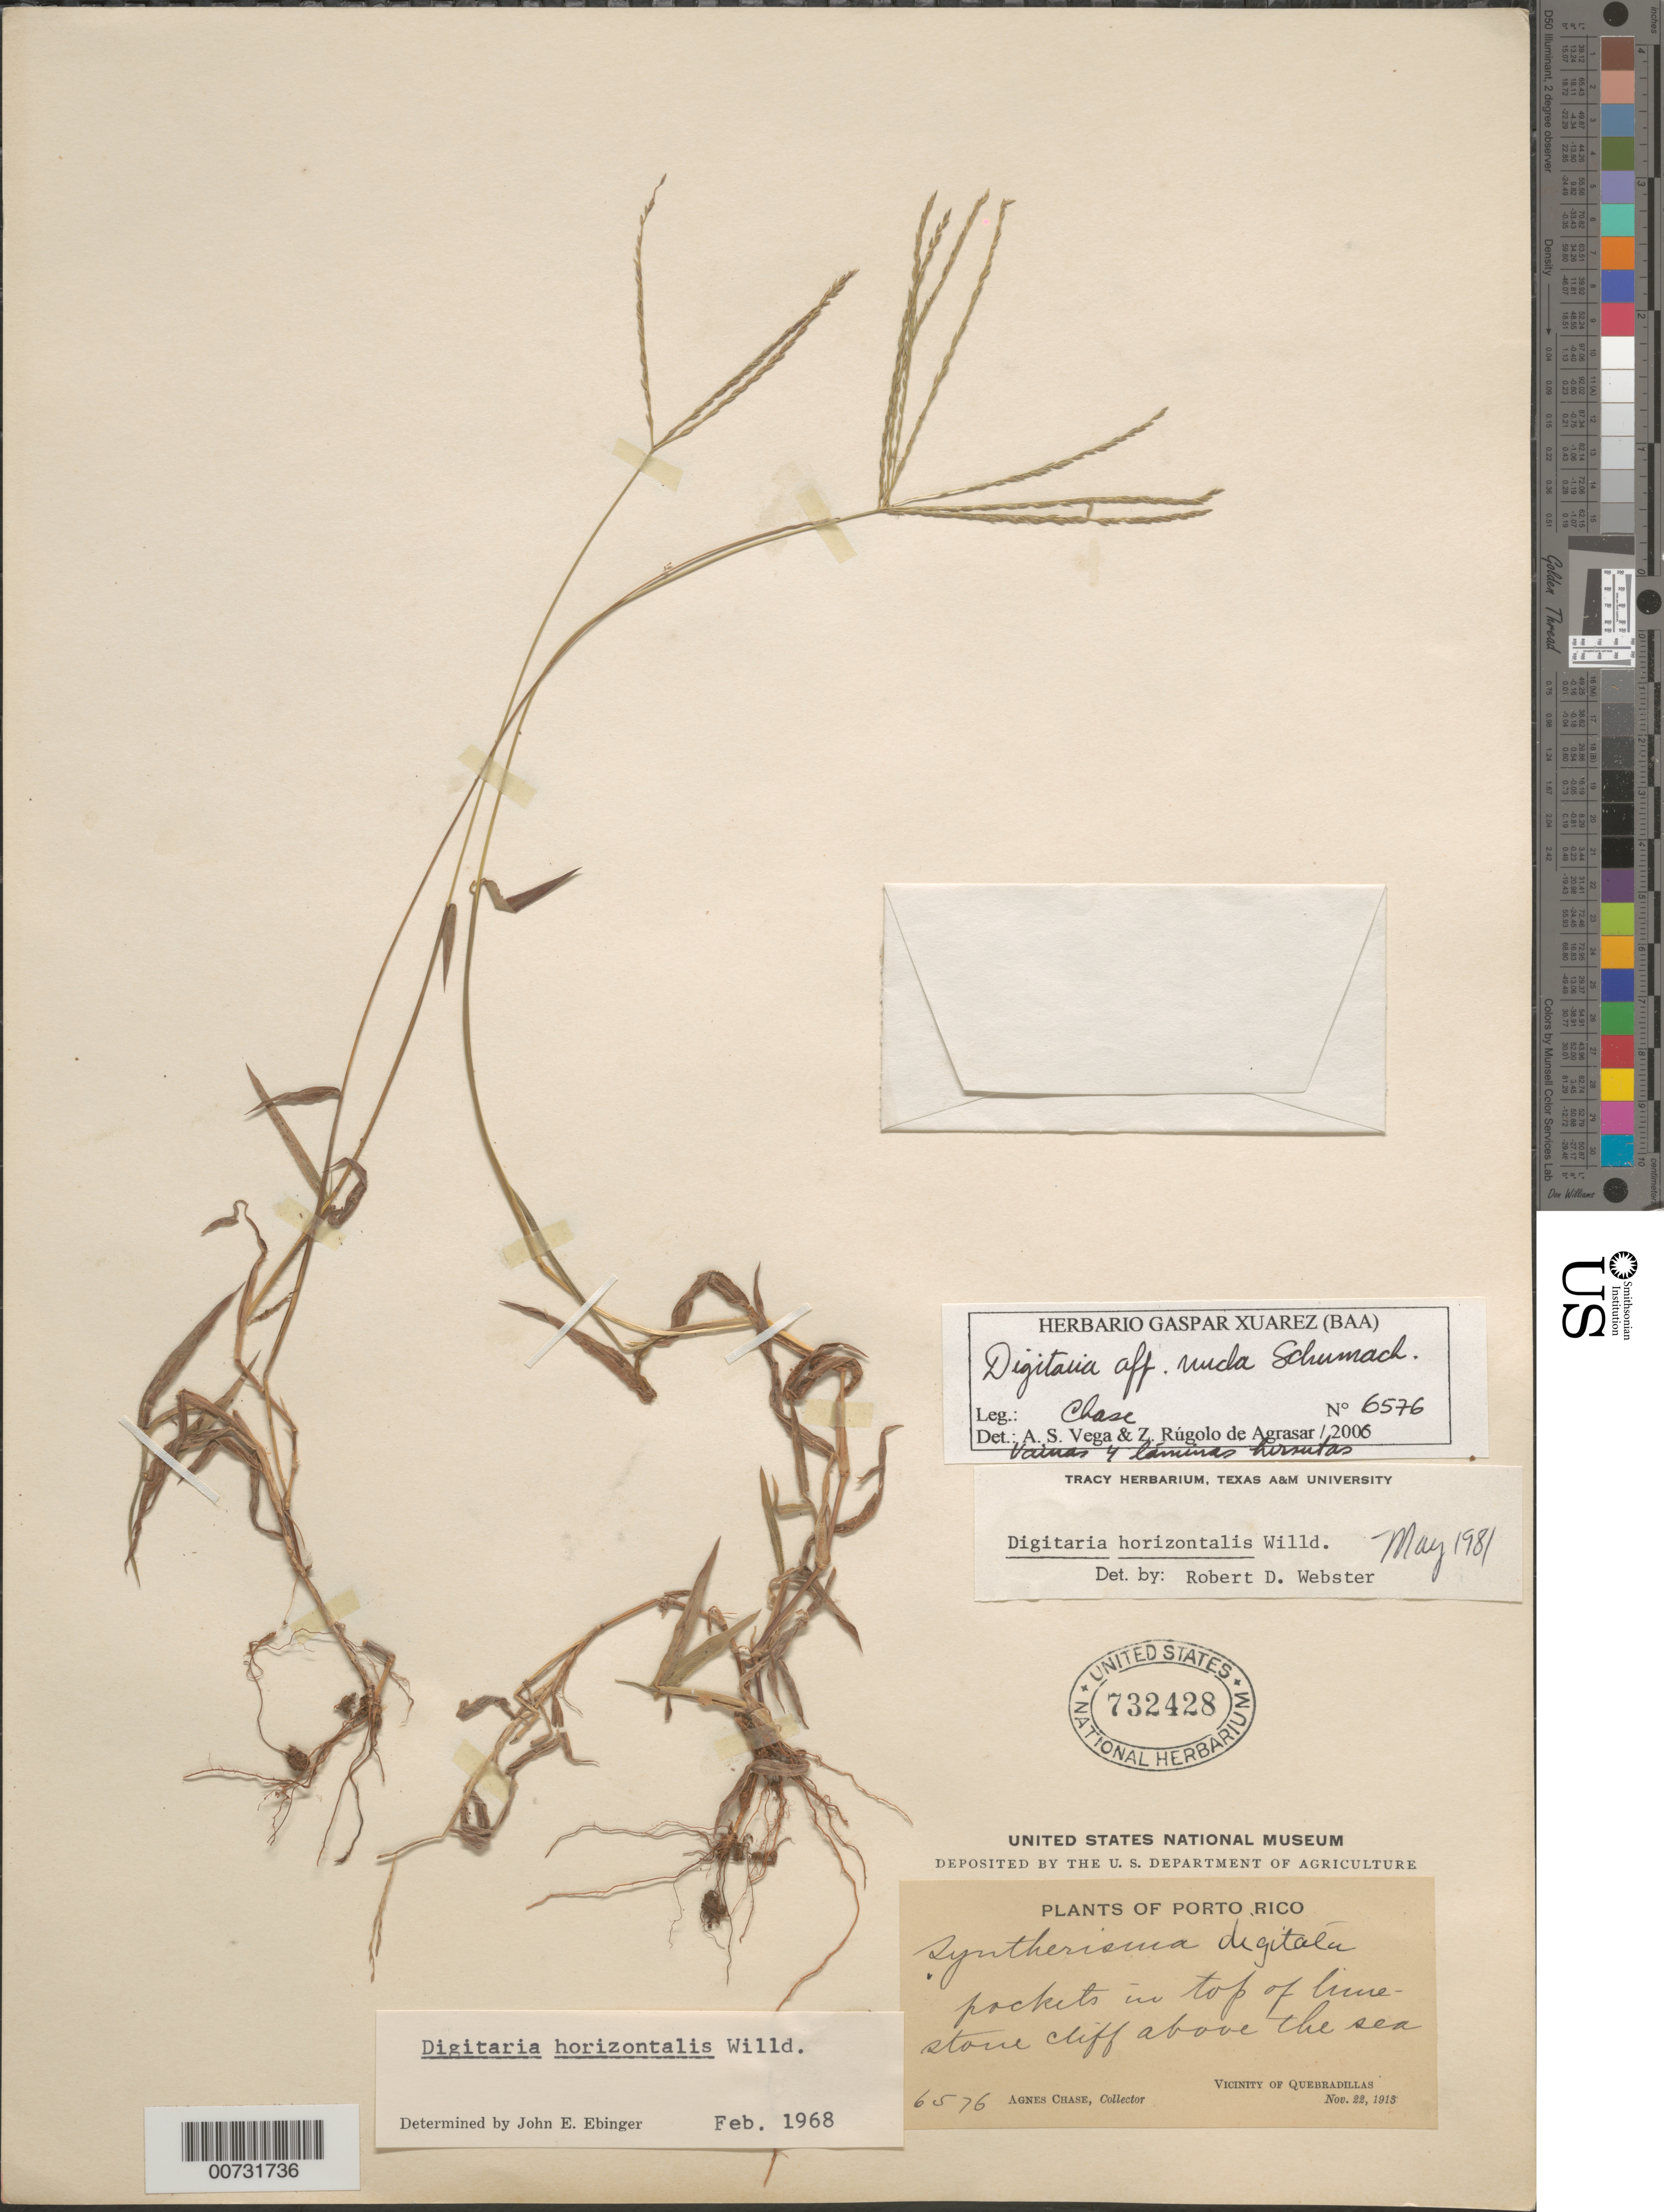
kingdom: Plantae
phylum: Tracheophyta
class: Liliopsida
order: Poales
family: Poaceae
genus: Digitaria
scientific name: Digitaria nuda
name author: Schumach.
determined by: Vega, A. S.; Rúgolo de Agrasar, Z. E.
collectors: A. Chase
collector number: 6576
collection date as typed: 22 Nov 1913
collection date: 1913-11-22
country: Puerto Rico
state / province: Quebradillas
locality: Quebradillas, vic of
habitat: Pockets on top of limestone cliff above the sea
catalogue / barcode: US 732428